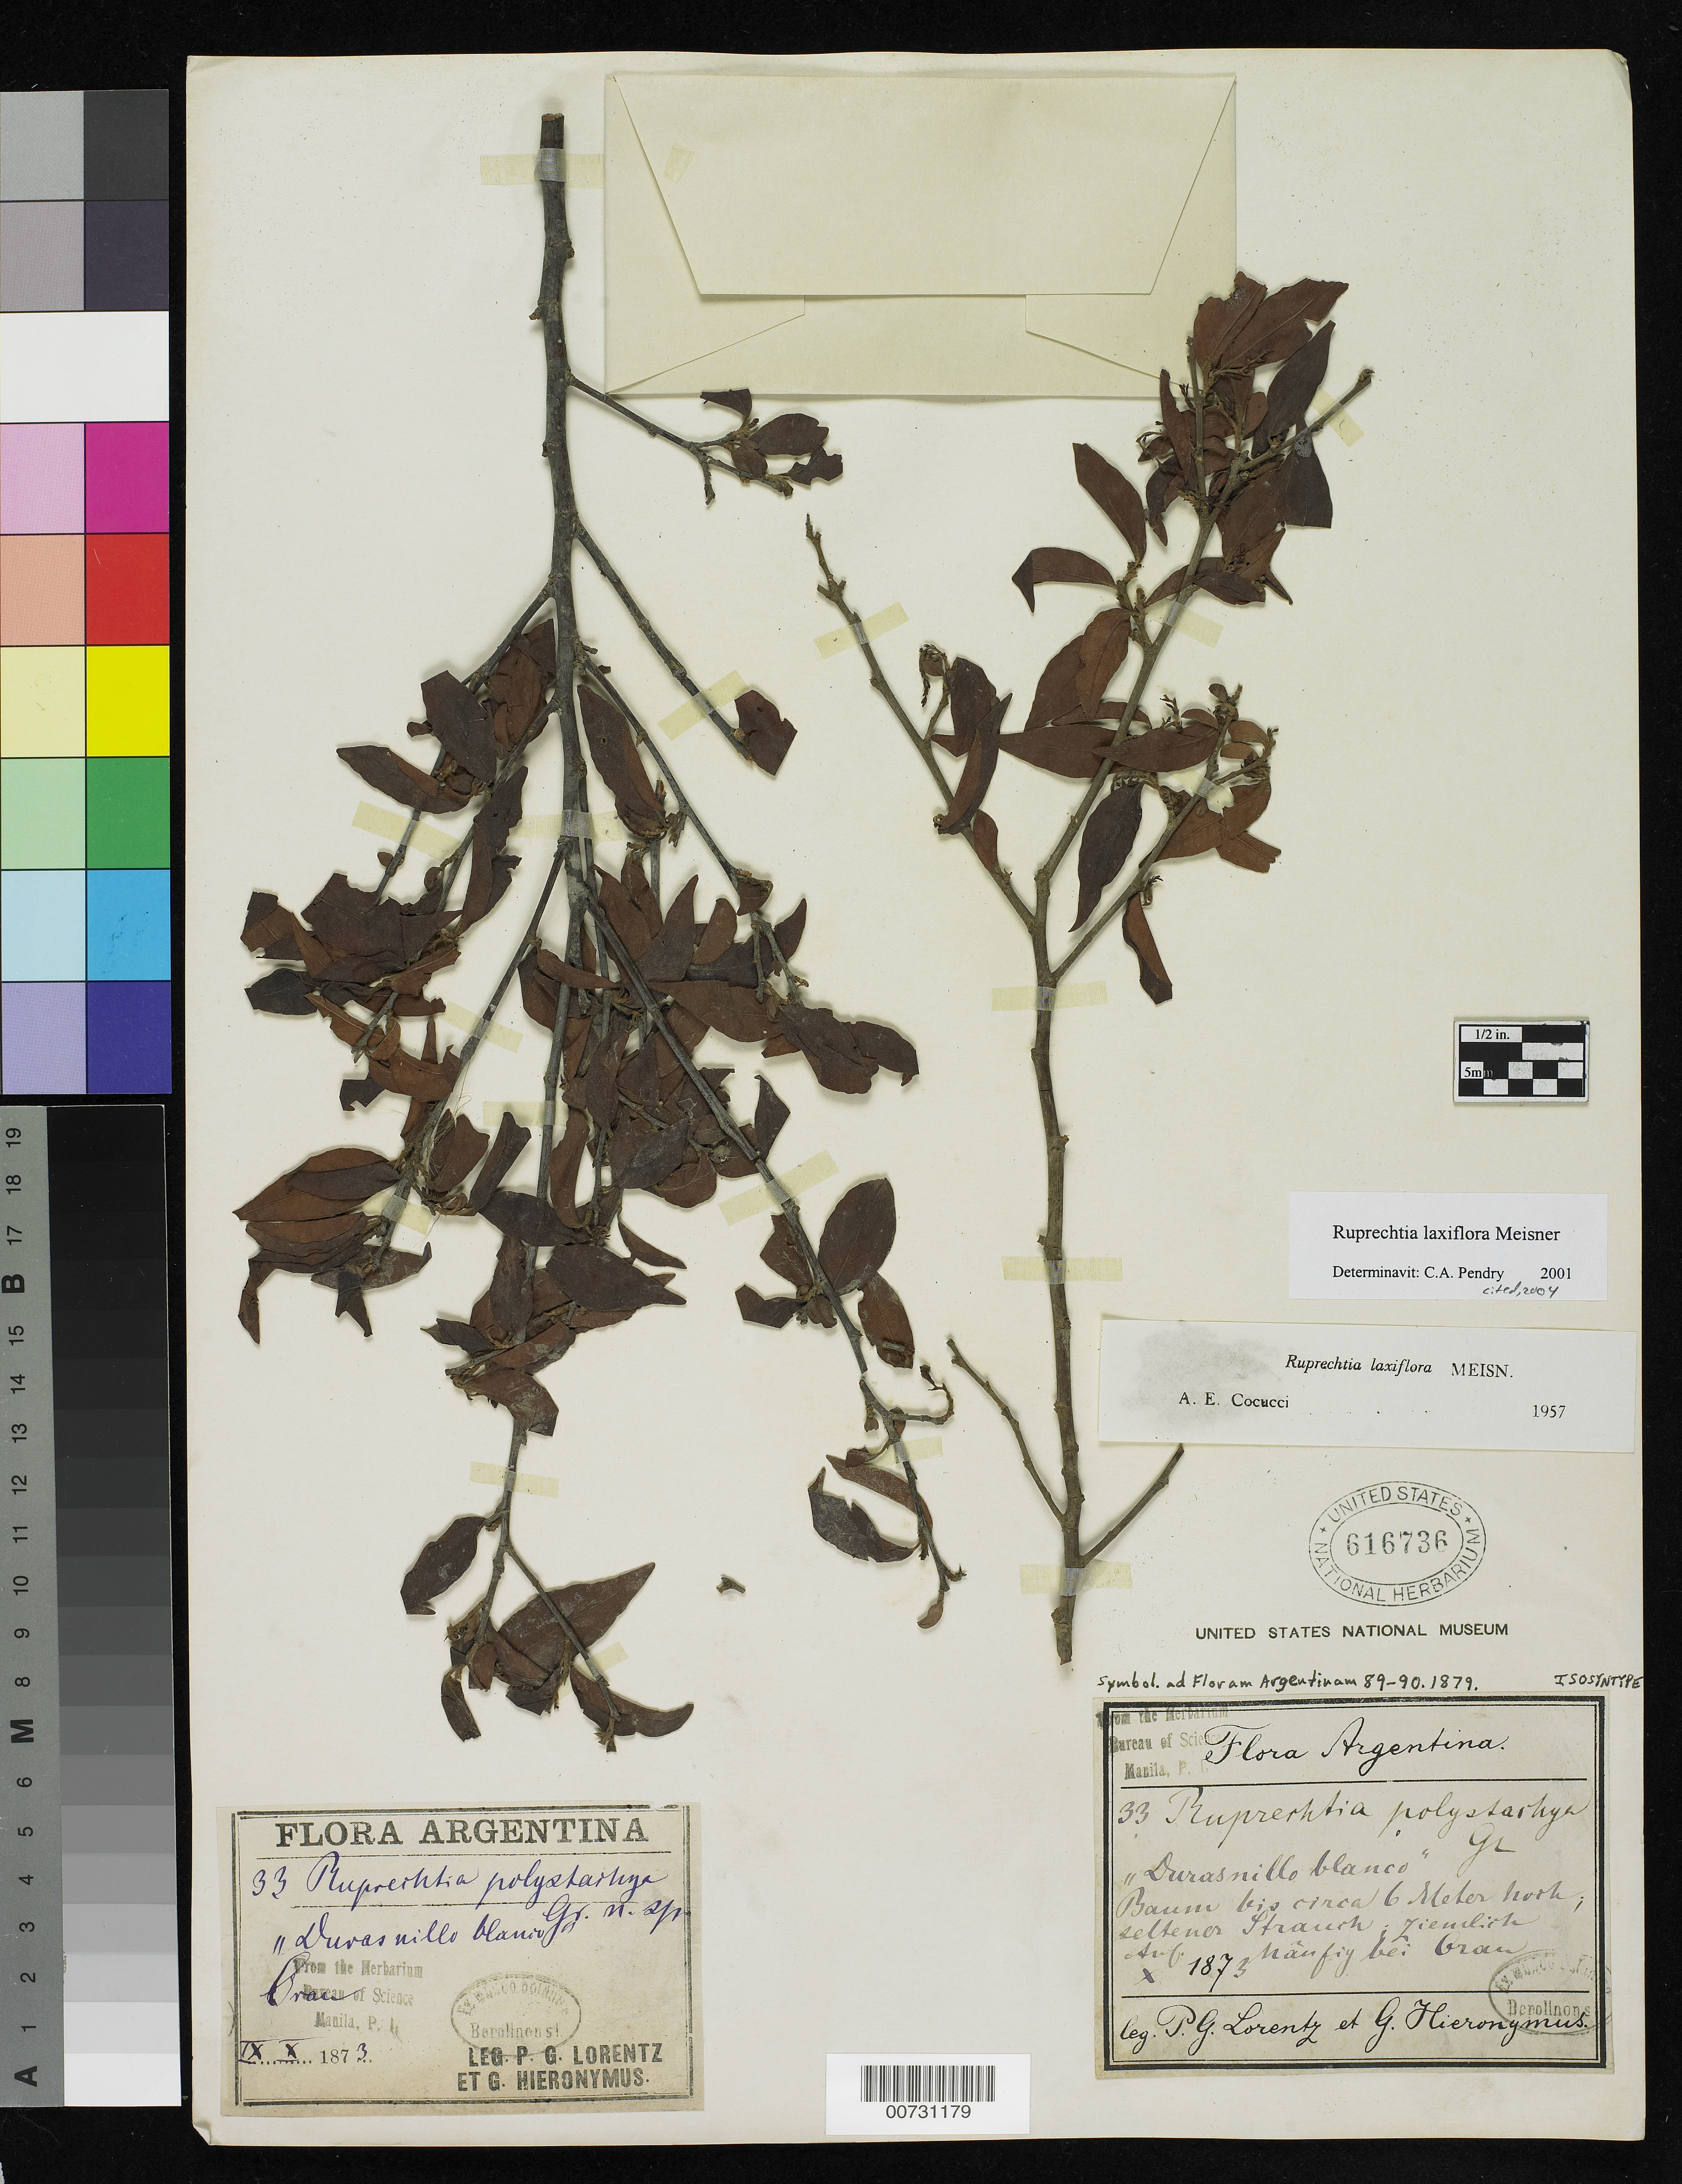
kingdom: Plantae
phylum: Tracheophyta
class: Magnoliopsida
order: Caryophyllales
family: Polygonaceae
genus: Ruprechtia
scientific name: Ruprechtia polystachya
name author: Griseb.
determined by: Pendry, C. A.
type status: Isosyntype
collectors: P. G. Lorentz & G. H. Hieronymus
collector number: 33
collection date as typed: Oct 1873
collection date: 1873-10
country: Argentina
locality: Oran.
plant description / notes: Cited 2004 by C.A. Pendry, Syst. Bot. Monogr. 67.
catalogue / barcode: US 616736